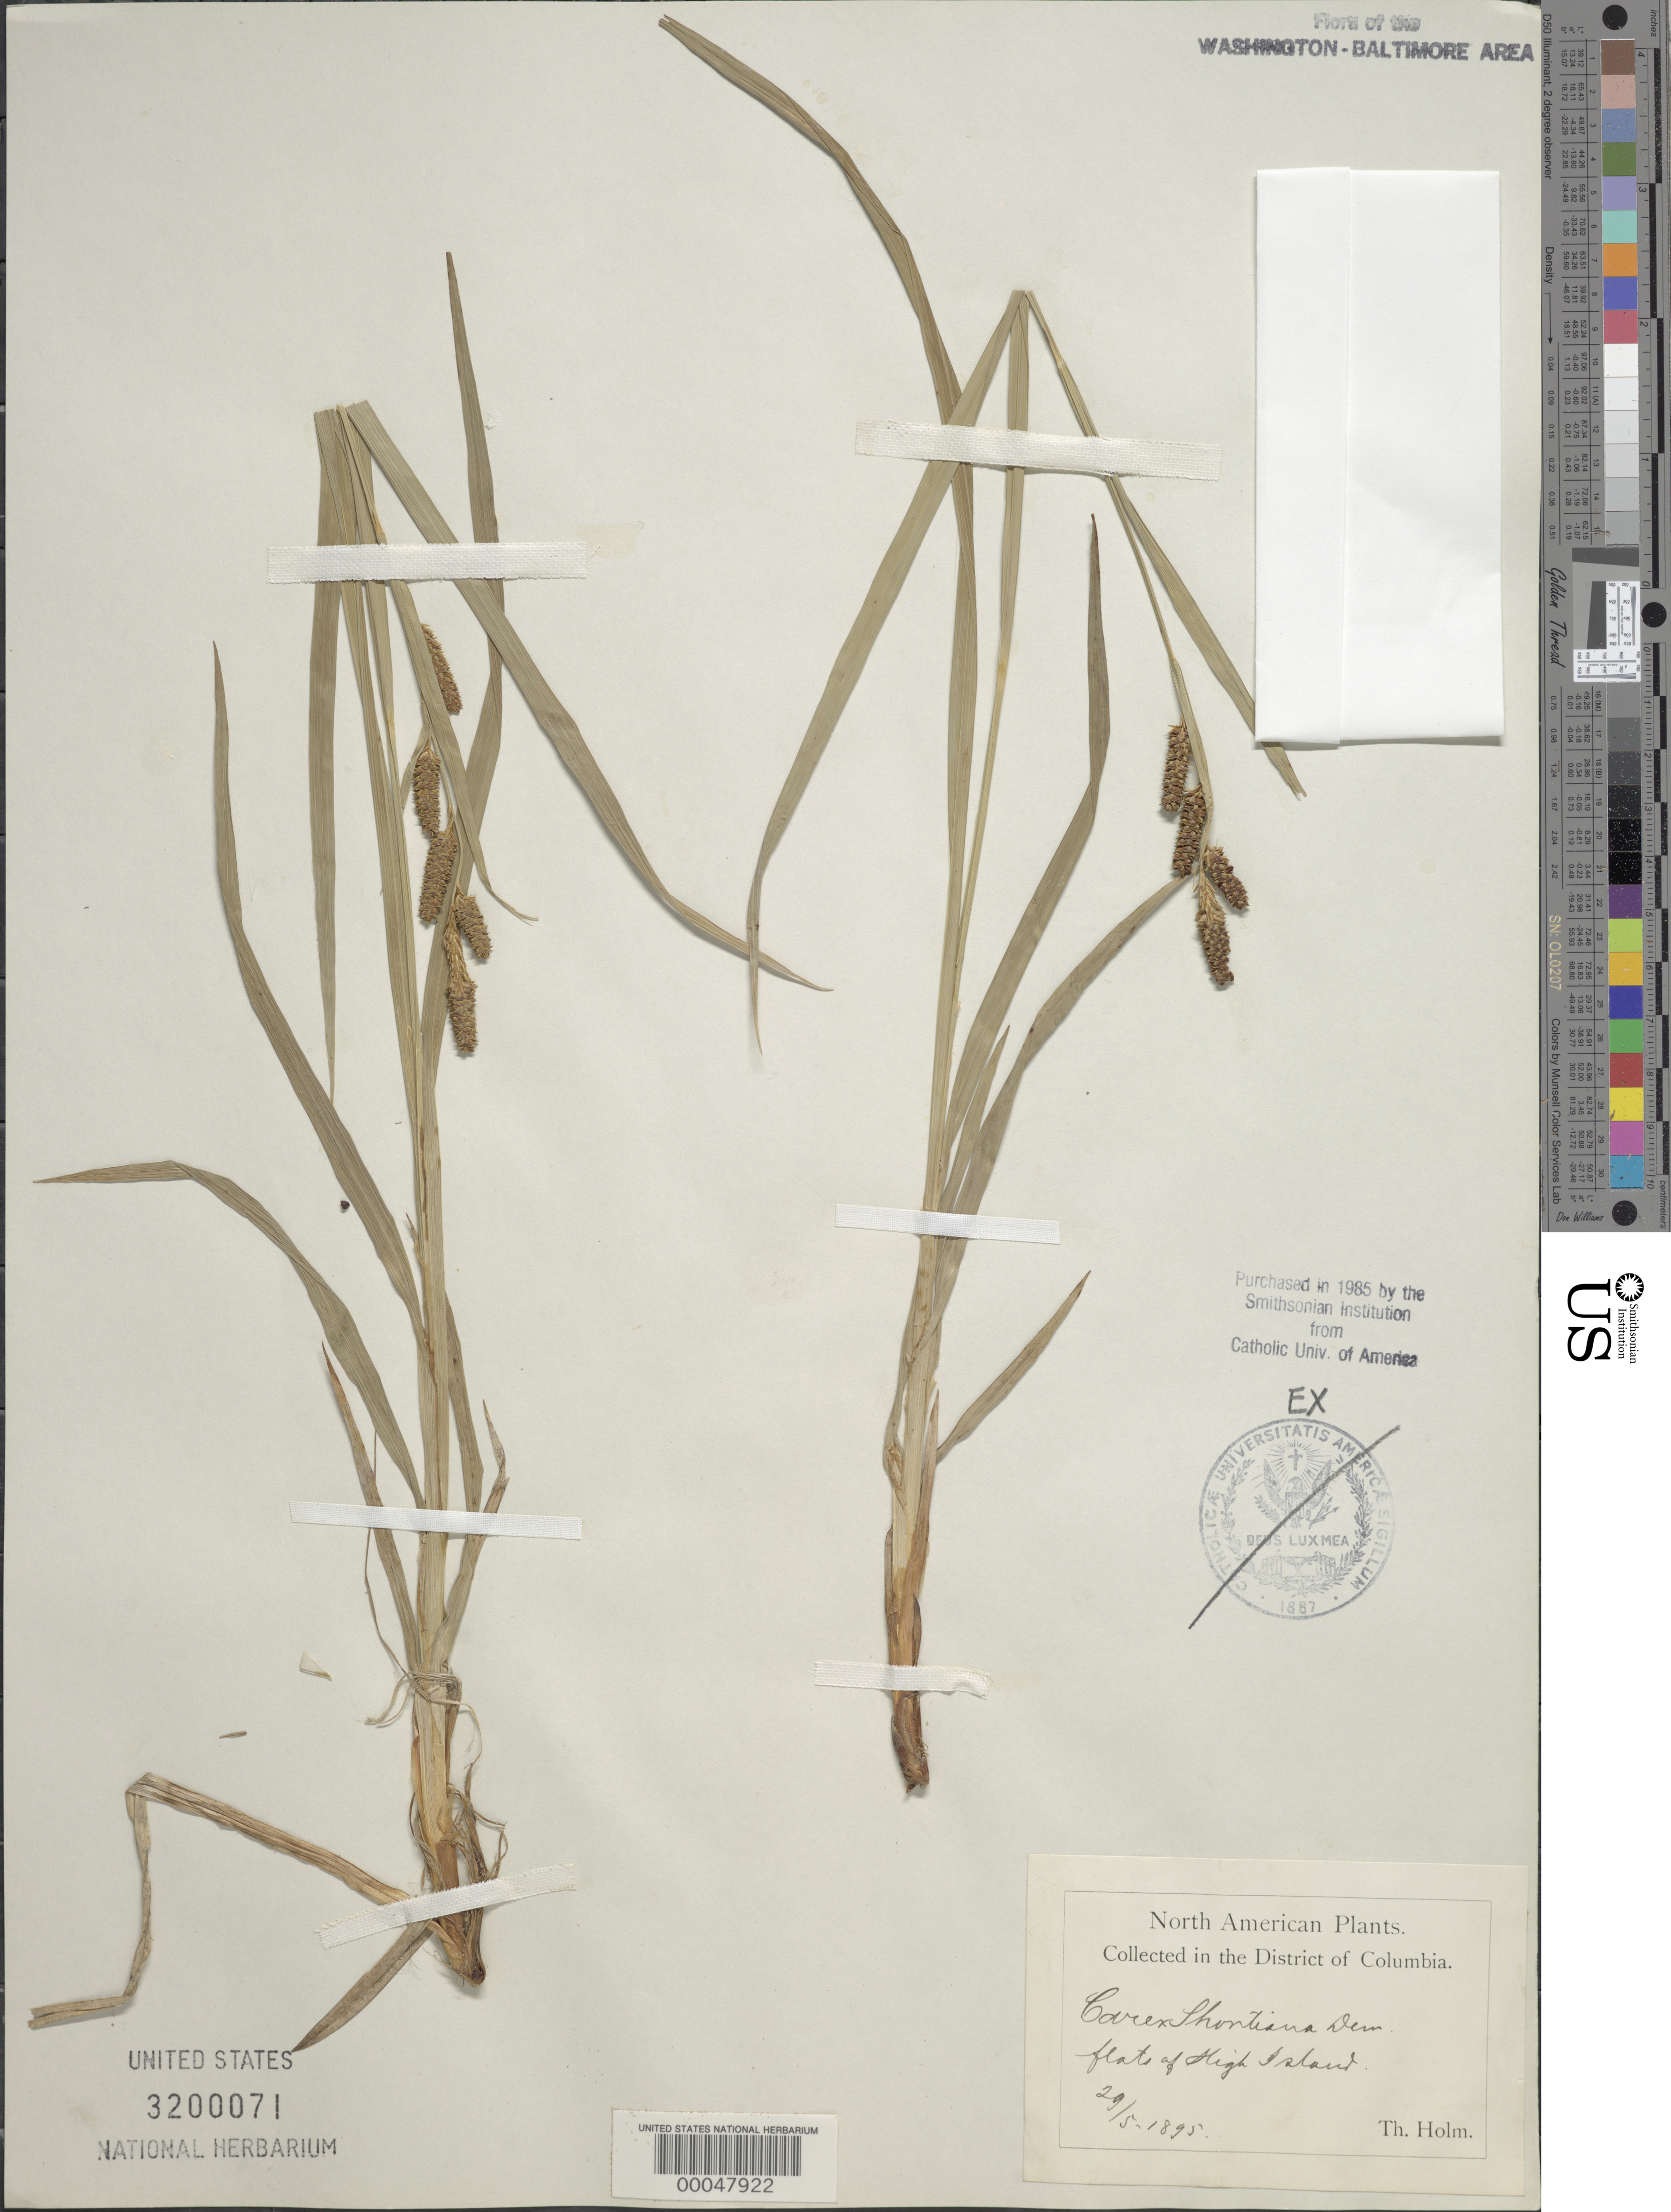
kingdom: Plantae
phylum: Tracheophyta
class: Liliopsida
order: Poales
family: Cyperaceae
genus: Carex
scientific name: Carex shortiana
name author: Dewey & Torr.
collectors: T. Holm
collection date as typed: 29 May 1895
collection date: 1895-05-29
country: United States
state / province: Maryland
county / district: Montgomery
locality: High Island C. & O. Canal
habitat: Flats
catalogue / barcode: US 3200071